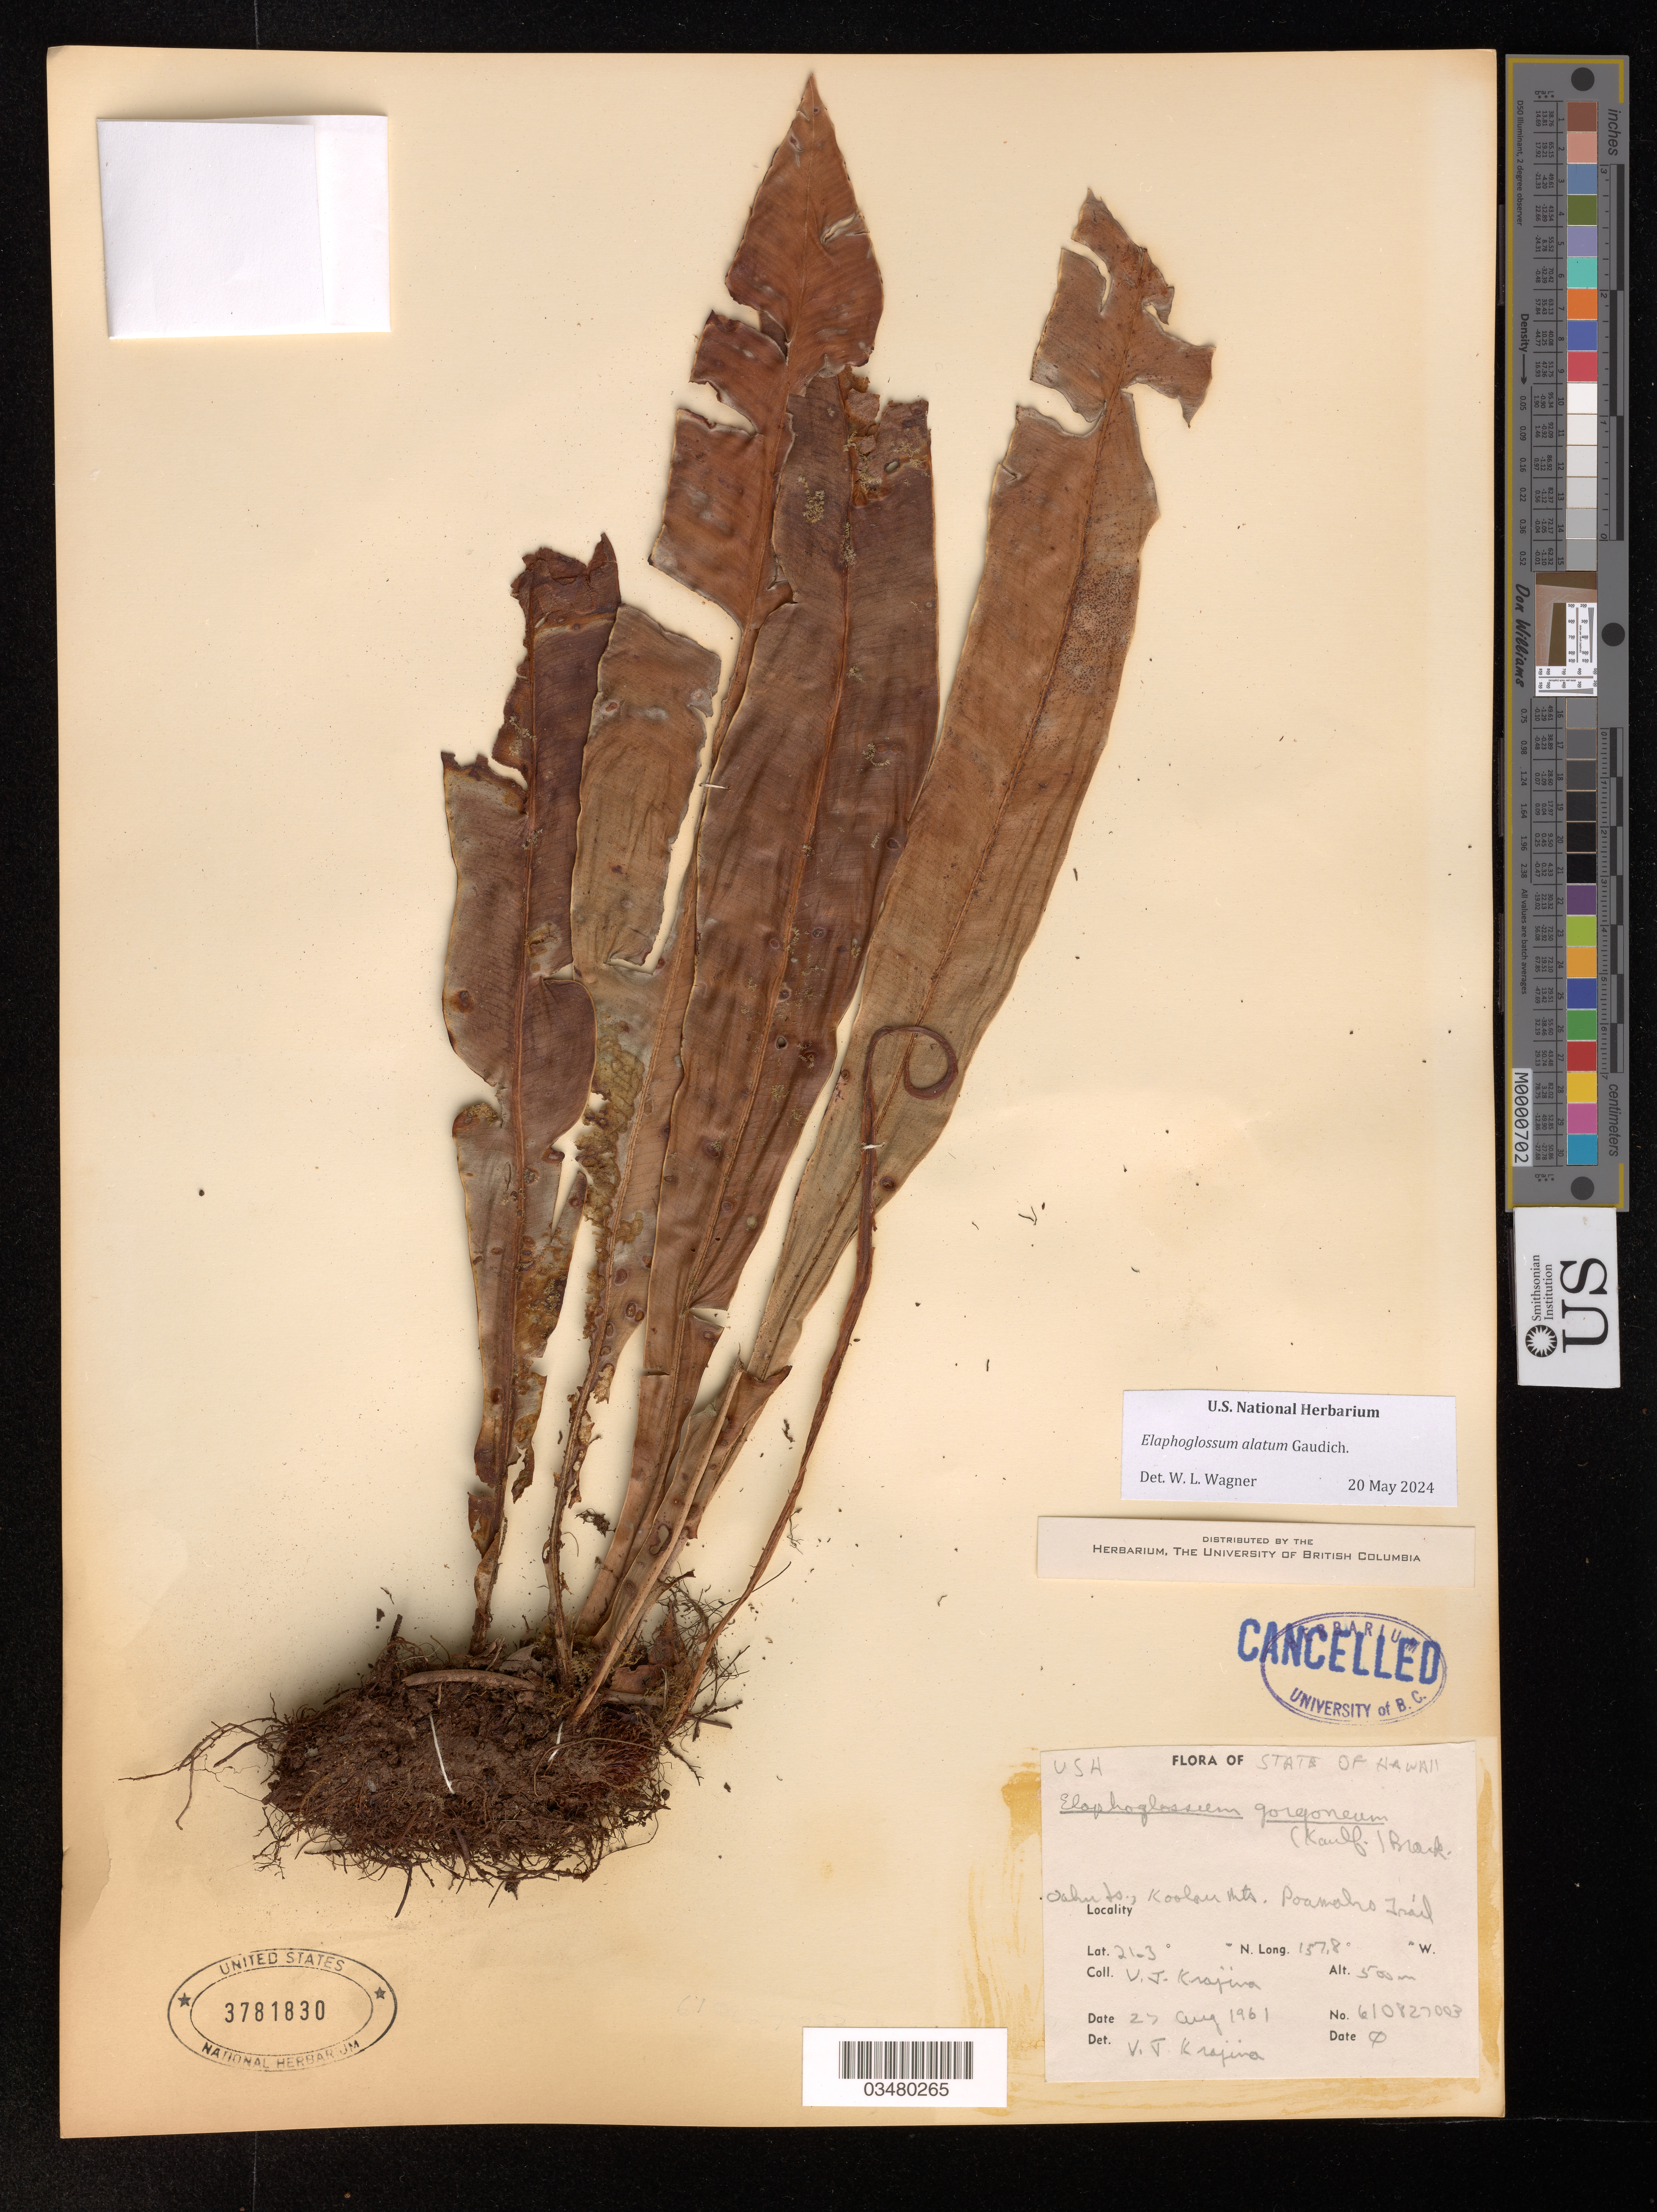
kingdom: Plantae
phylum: Tracheophyta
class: Polypodiopsida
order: Polypodiales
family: Dryopteridaceae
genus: Elaphoglossum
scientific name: Elaphoglossum alatum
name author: Gaudich.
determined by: Wagner, W. L., (BOT), Smithsonian Institution - National Museum of Natural History (UNITED STATES)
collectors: V. Krajina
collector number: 610827003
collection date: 1961-08-27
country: United States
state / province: Hawaii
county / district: Honolulu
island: Oahu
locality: Koolau Mountains: Poamoho Trail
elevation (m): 500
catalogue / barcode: US 3781830